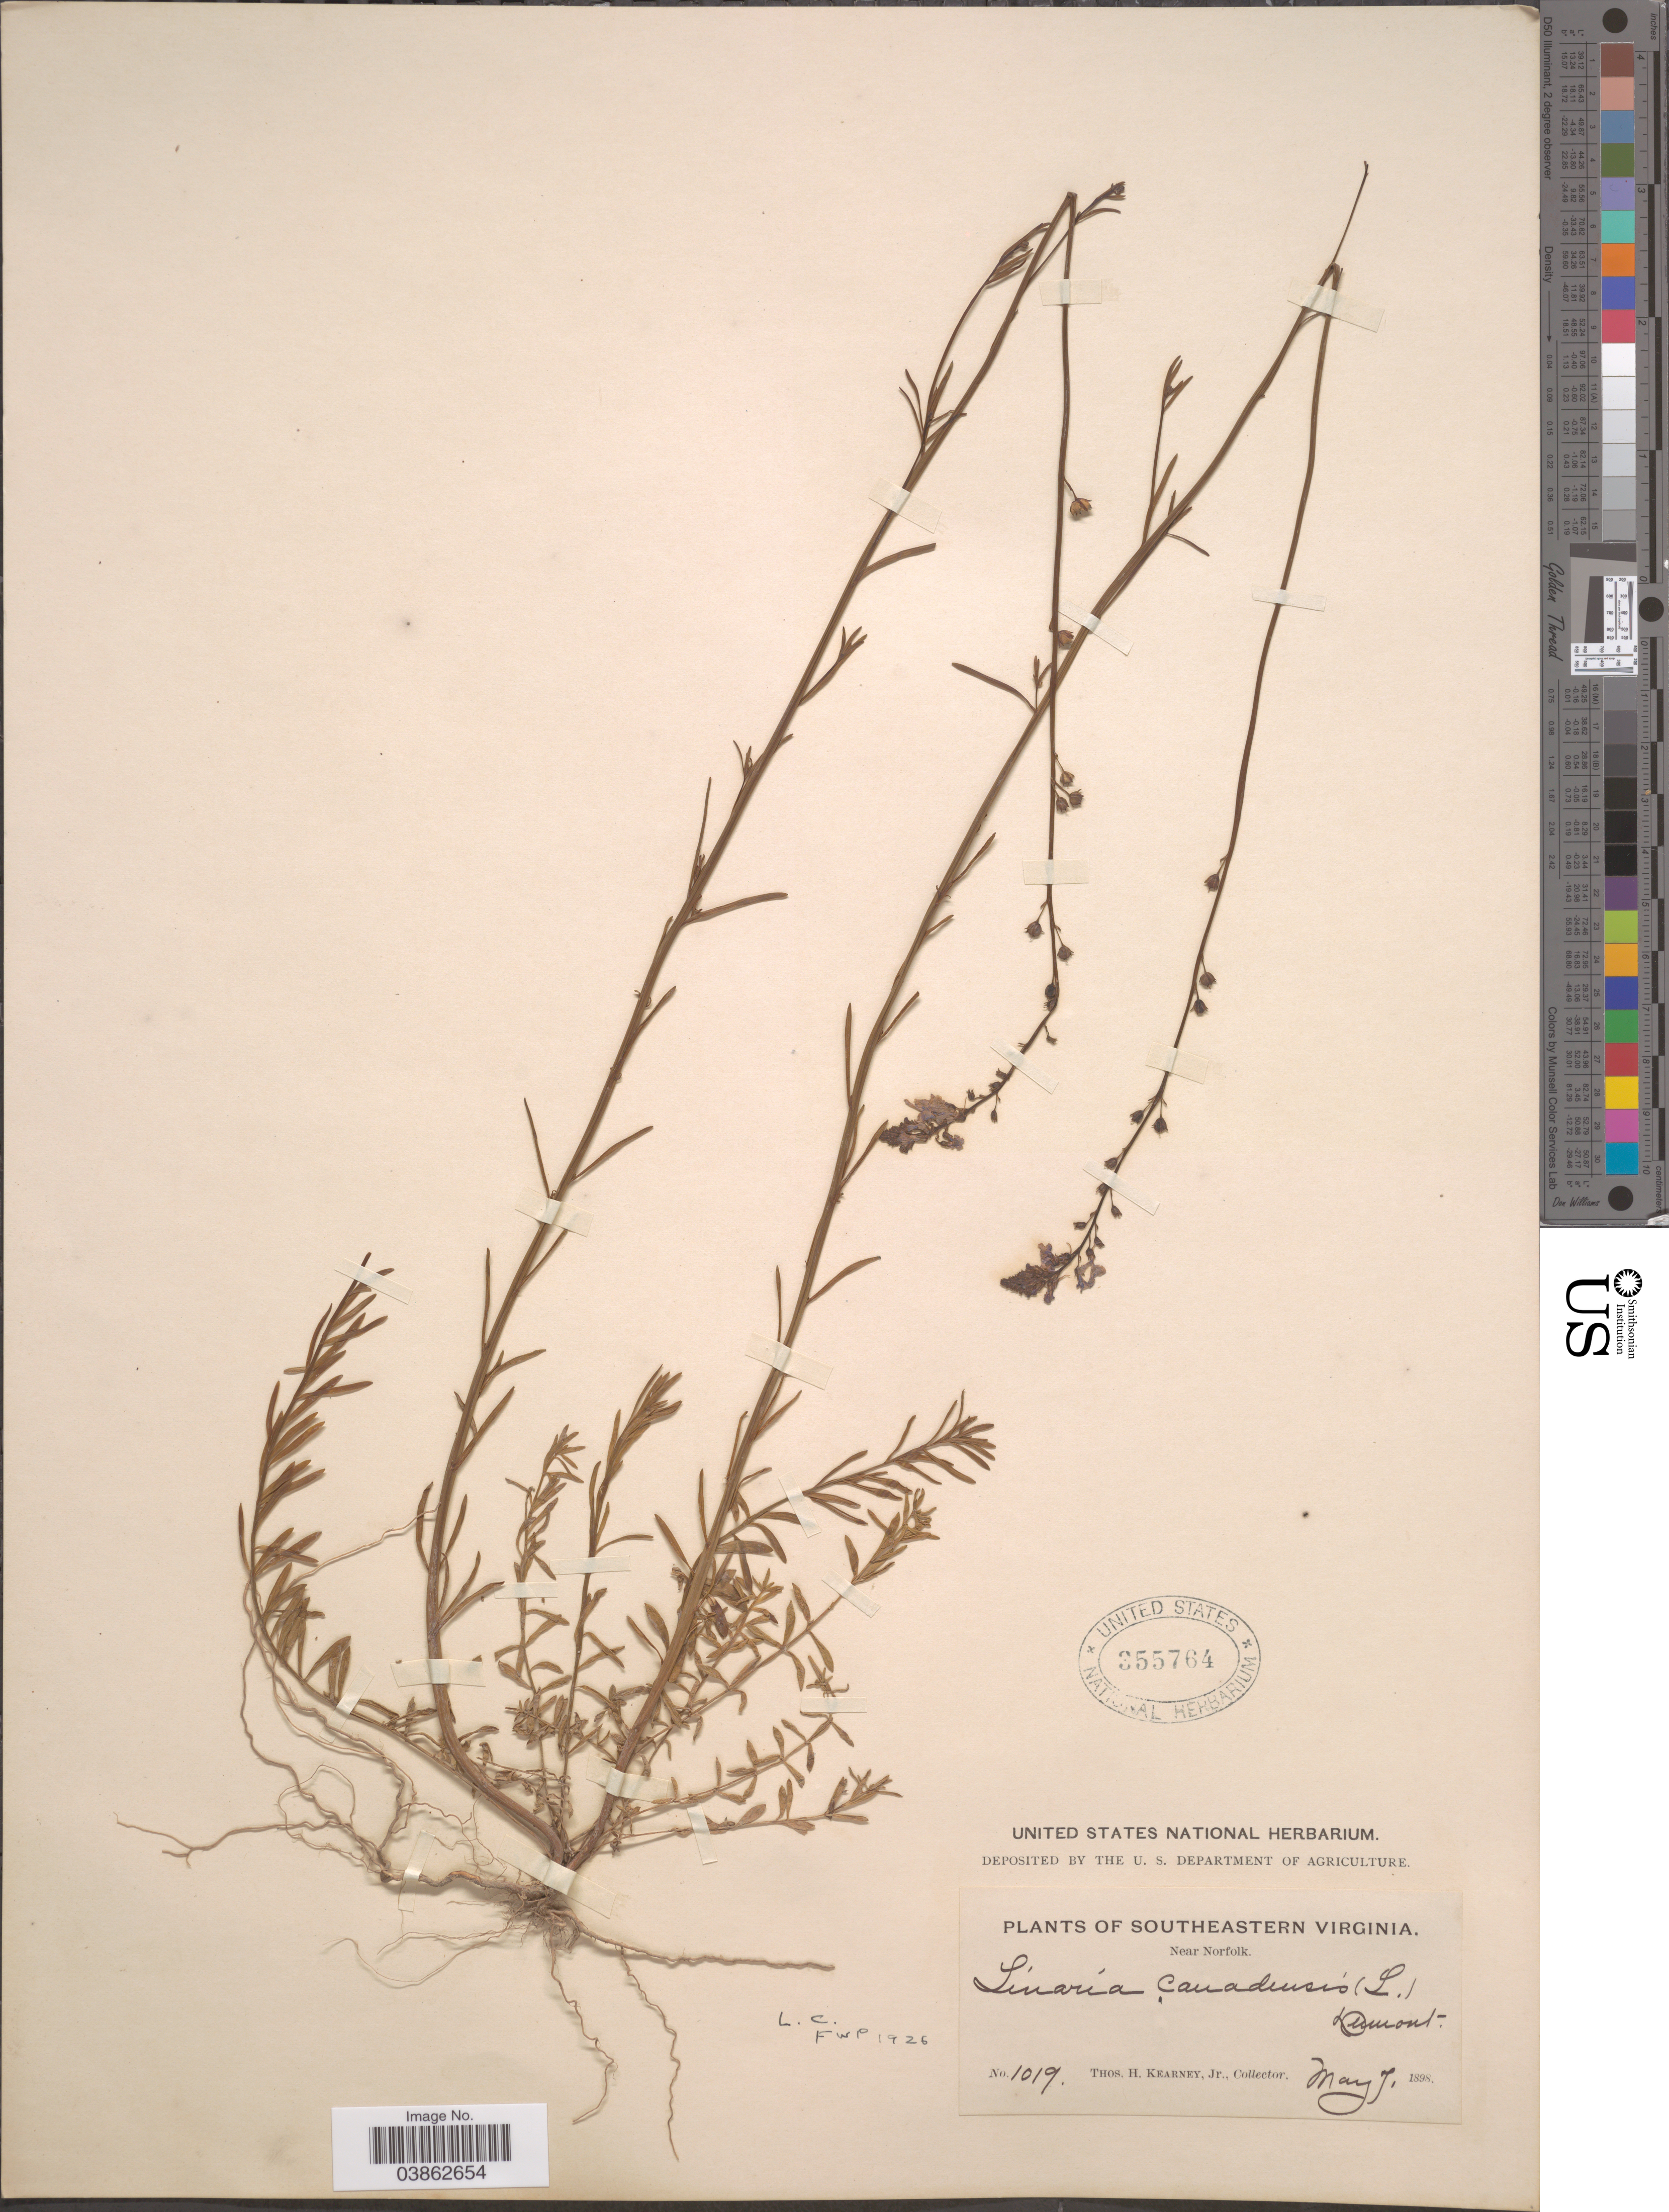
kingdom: Plantae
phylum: Tracheophyta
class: Magnoliopsida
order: Lamiales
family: Plantaginaceae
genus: Linaria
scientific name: Linaria canadensis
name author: (L.) Dum. Cours.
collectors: T. H. Kearney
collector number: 1019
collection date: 1898-05-07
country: United States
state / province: Virginia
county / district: City of Norfolk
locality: Southeastern Virginia. NEar Norfolk.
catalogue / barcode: US 355764